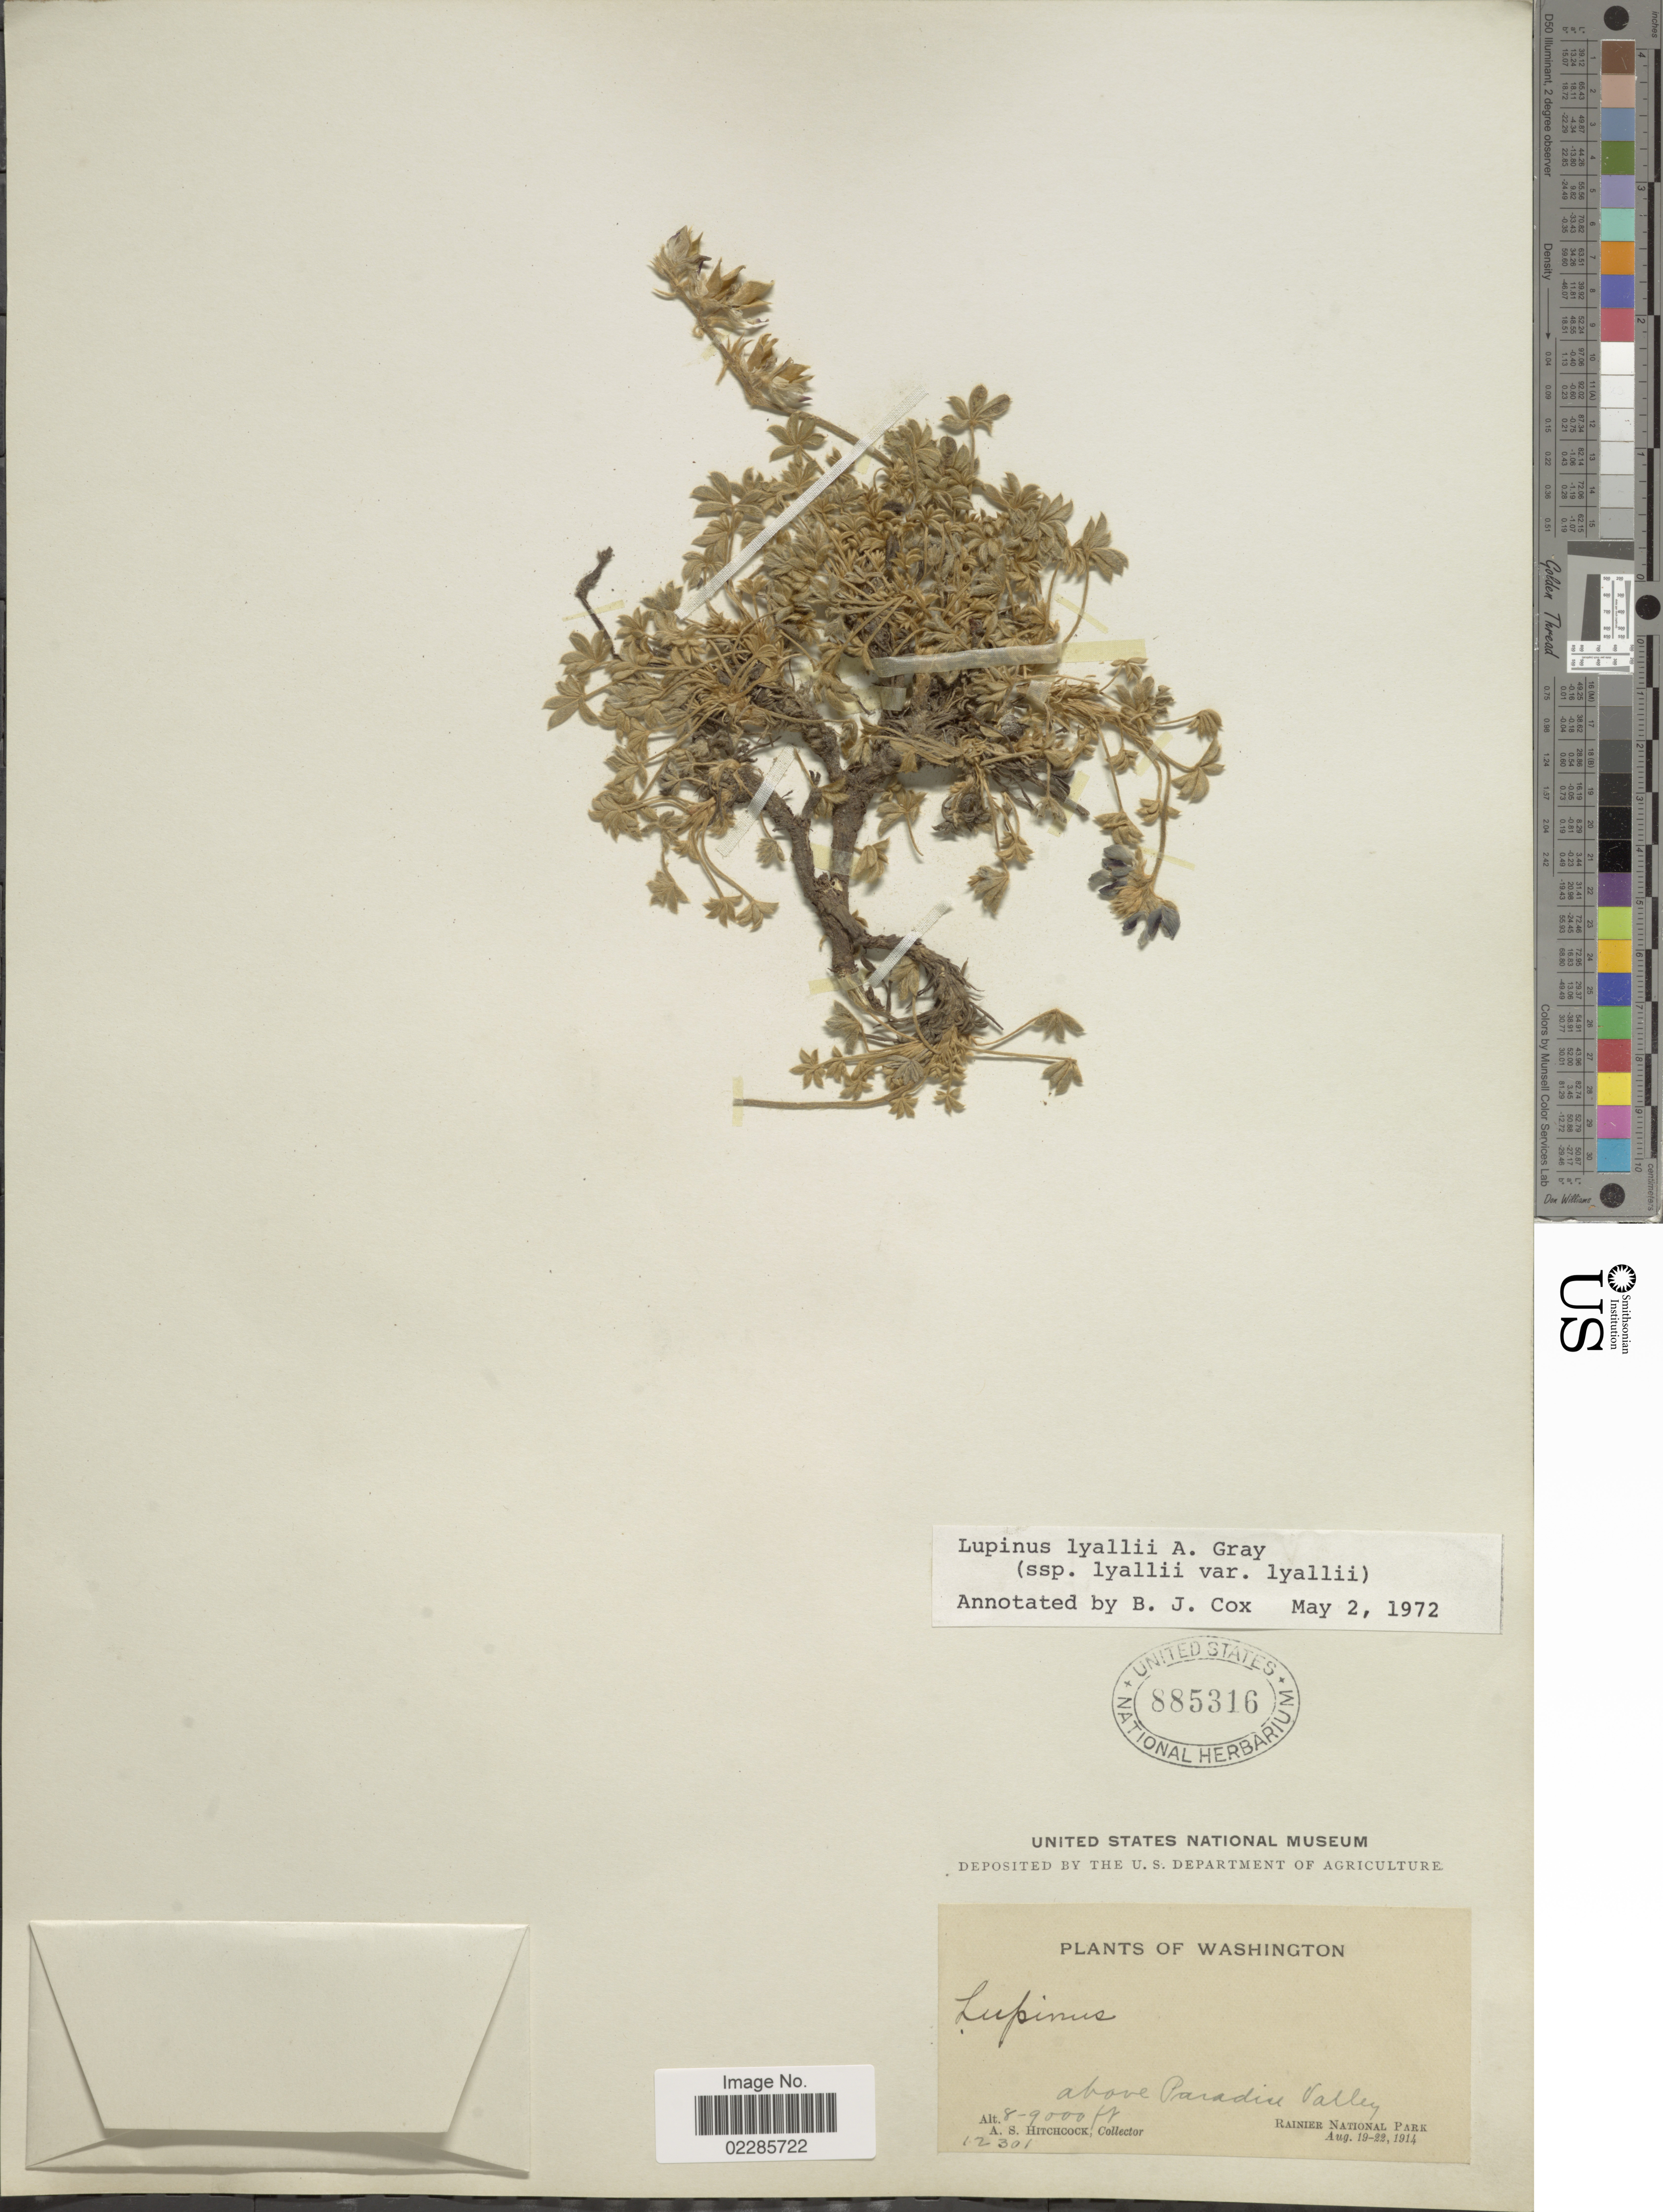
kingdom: Plantae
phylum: Tracheophyta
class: Magnoliopsida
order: Fabales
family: Fabaceae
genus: Lupinus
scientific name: Lupinus lyallii subsp. lyallii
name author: A. Gray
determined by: Cox, B. J.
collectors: A. S. Hitchcock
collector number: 12301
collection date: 1914-08-19/1914-08-22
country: United States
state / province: Washington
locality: Above Paradise Valley, Rainier National Park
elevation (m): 2438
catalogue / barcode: US 885316